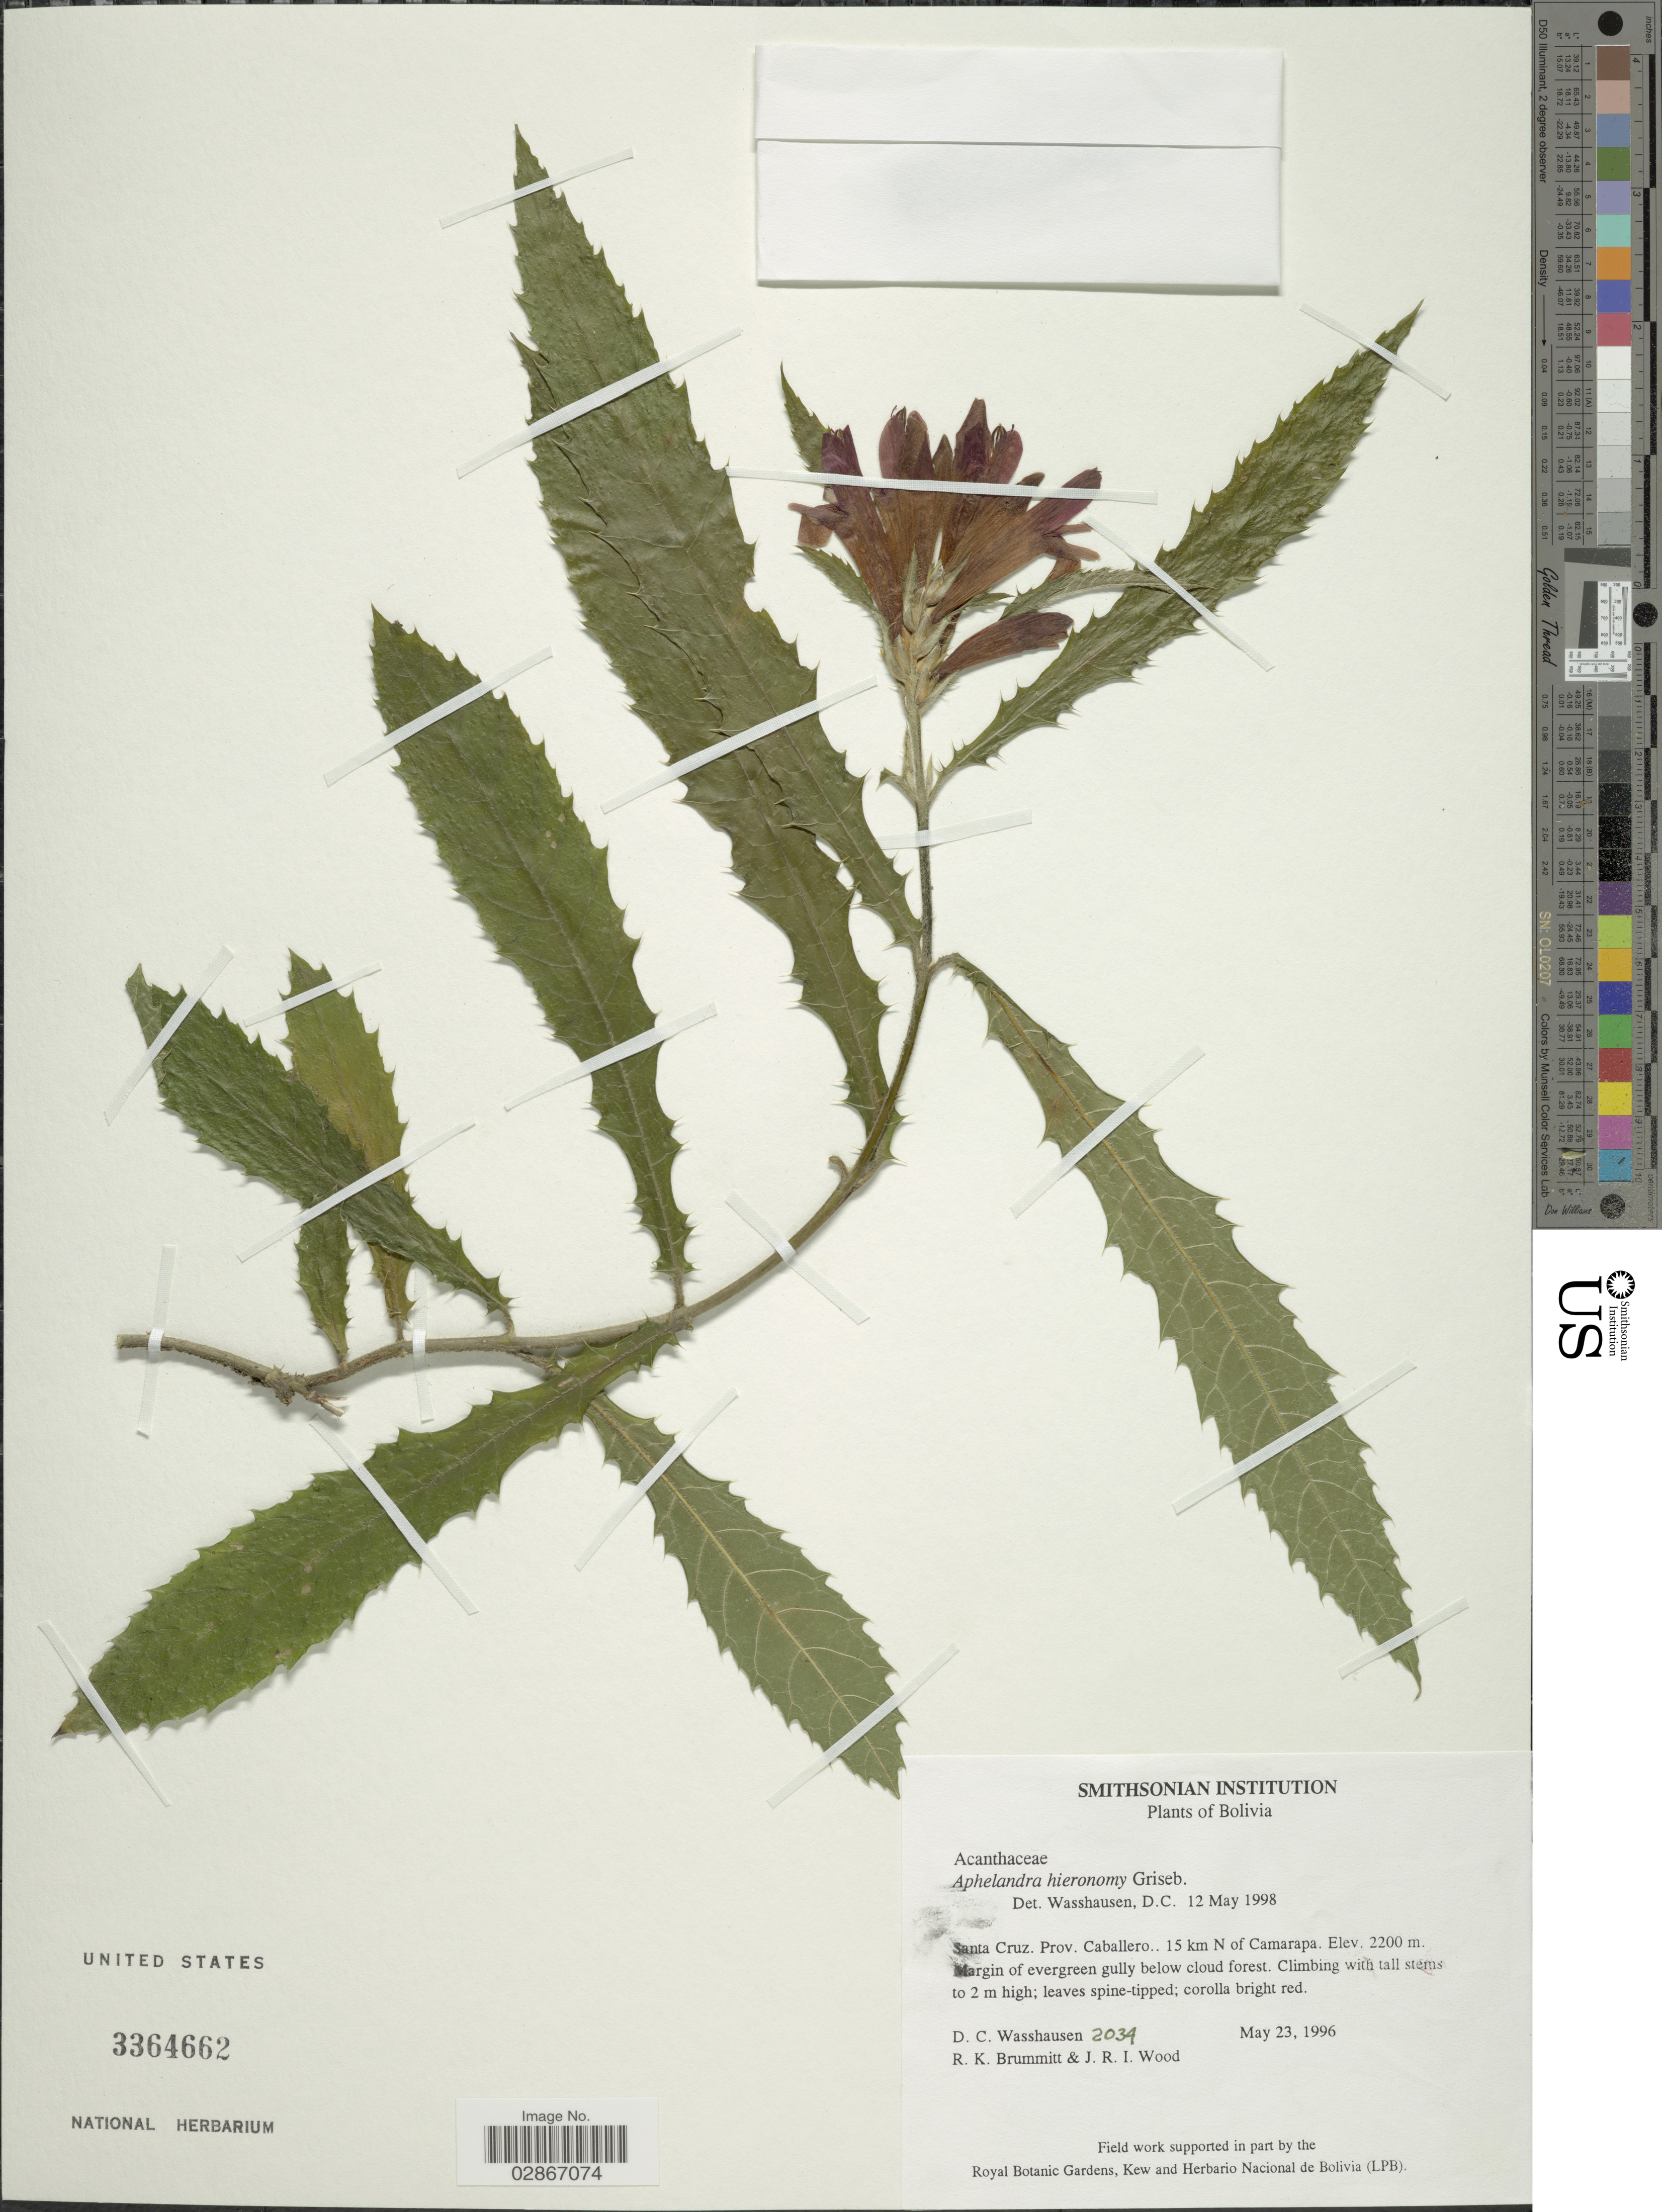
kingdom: Plantae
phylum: Tracheophyta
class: Magnoliopsida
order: Lamiales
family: Acanthaceae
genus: Aphelandra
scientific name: Aphelandra hieronymi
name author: Griseb.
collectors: D. C. Wasshausen, R. K. Brummitt & J. R. I. Wood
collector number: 2034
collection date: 1996-05-23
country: Bolivia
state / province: Santa Cruz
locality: Prov. Caballero.. 15 km N of Camarapa.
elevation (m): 2200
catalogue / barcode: US 3364662